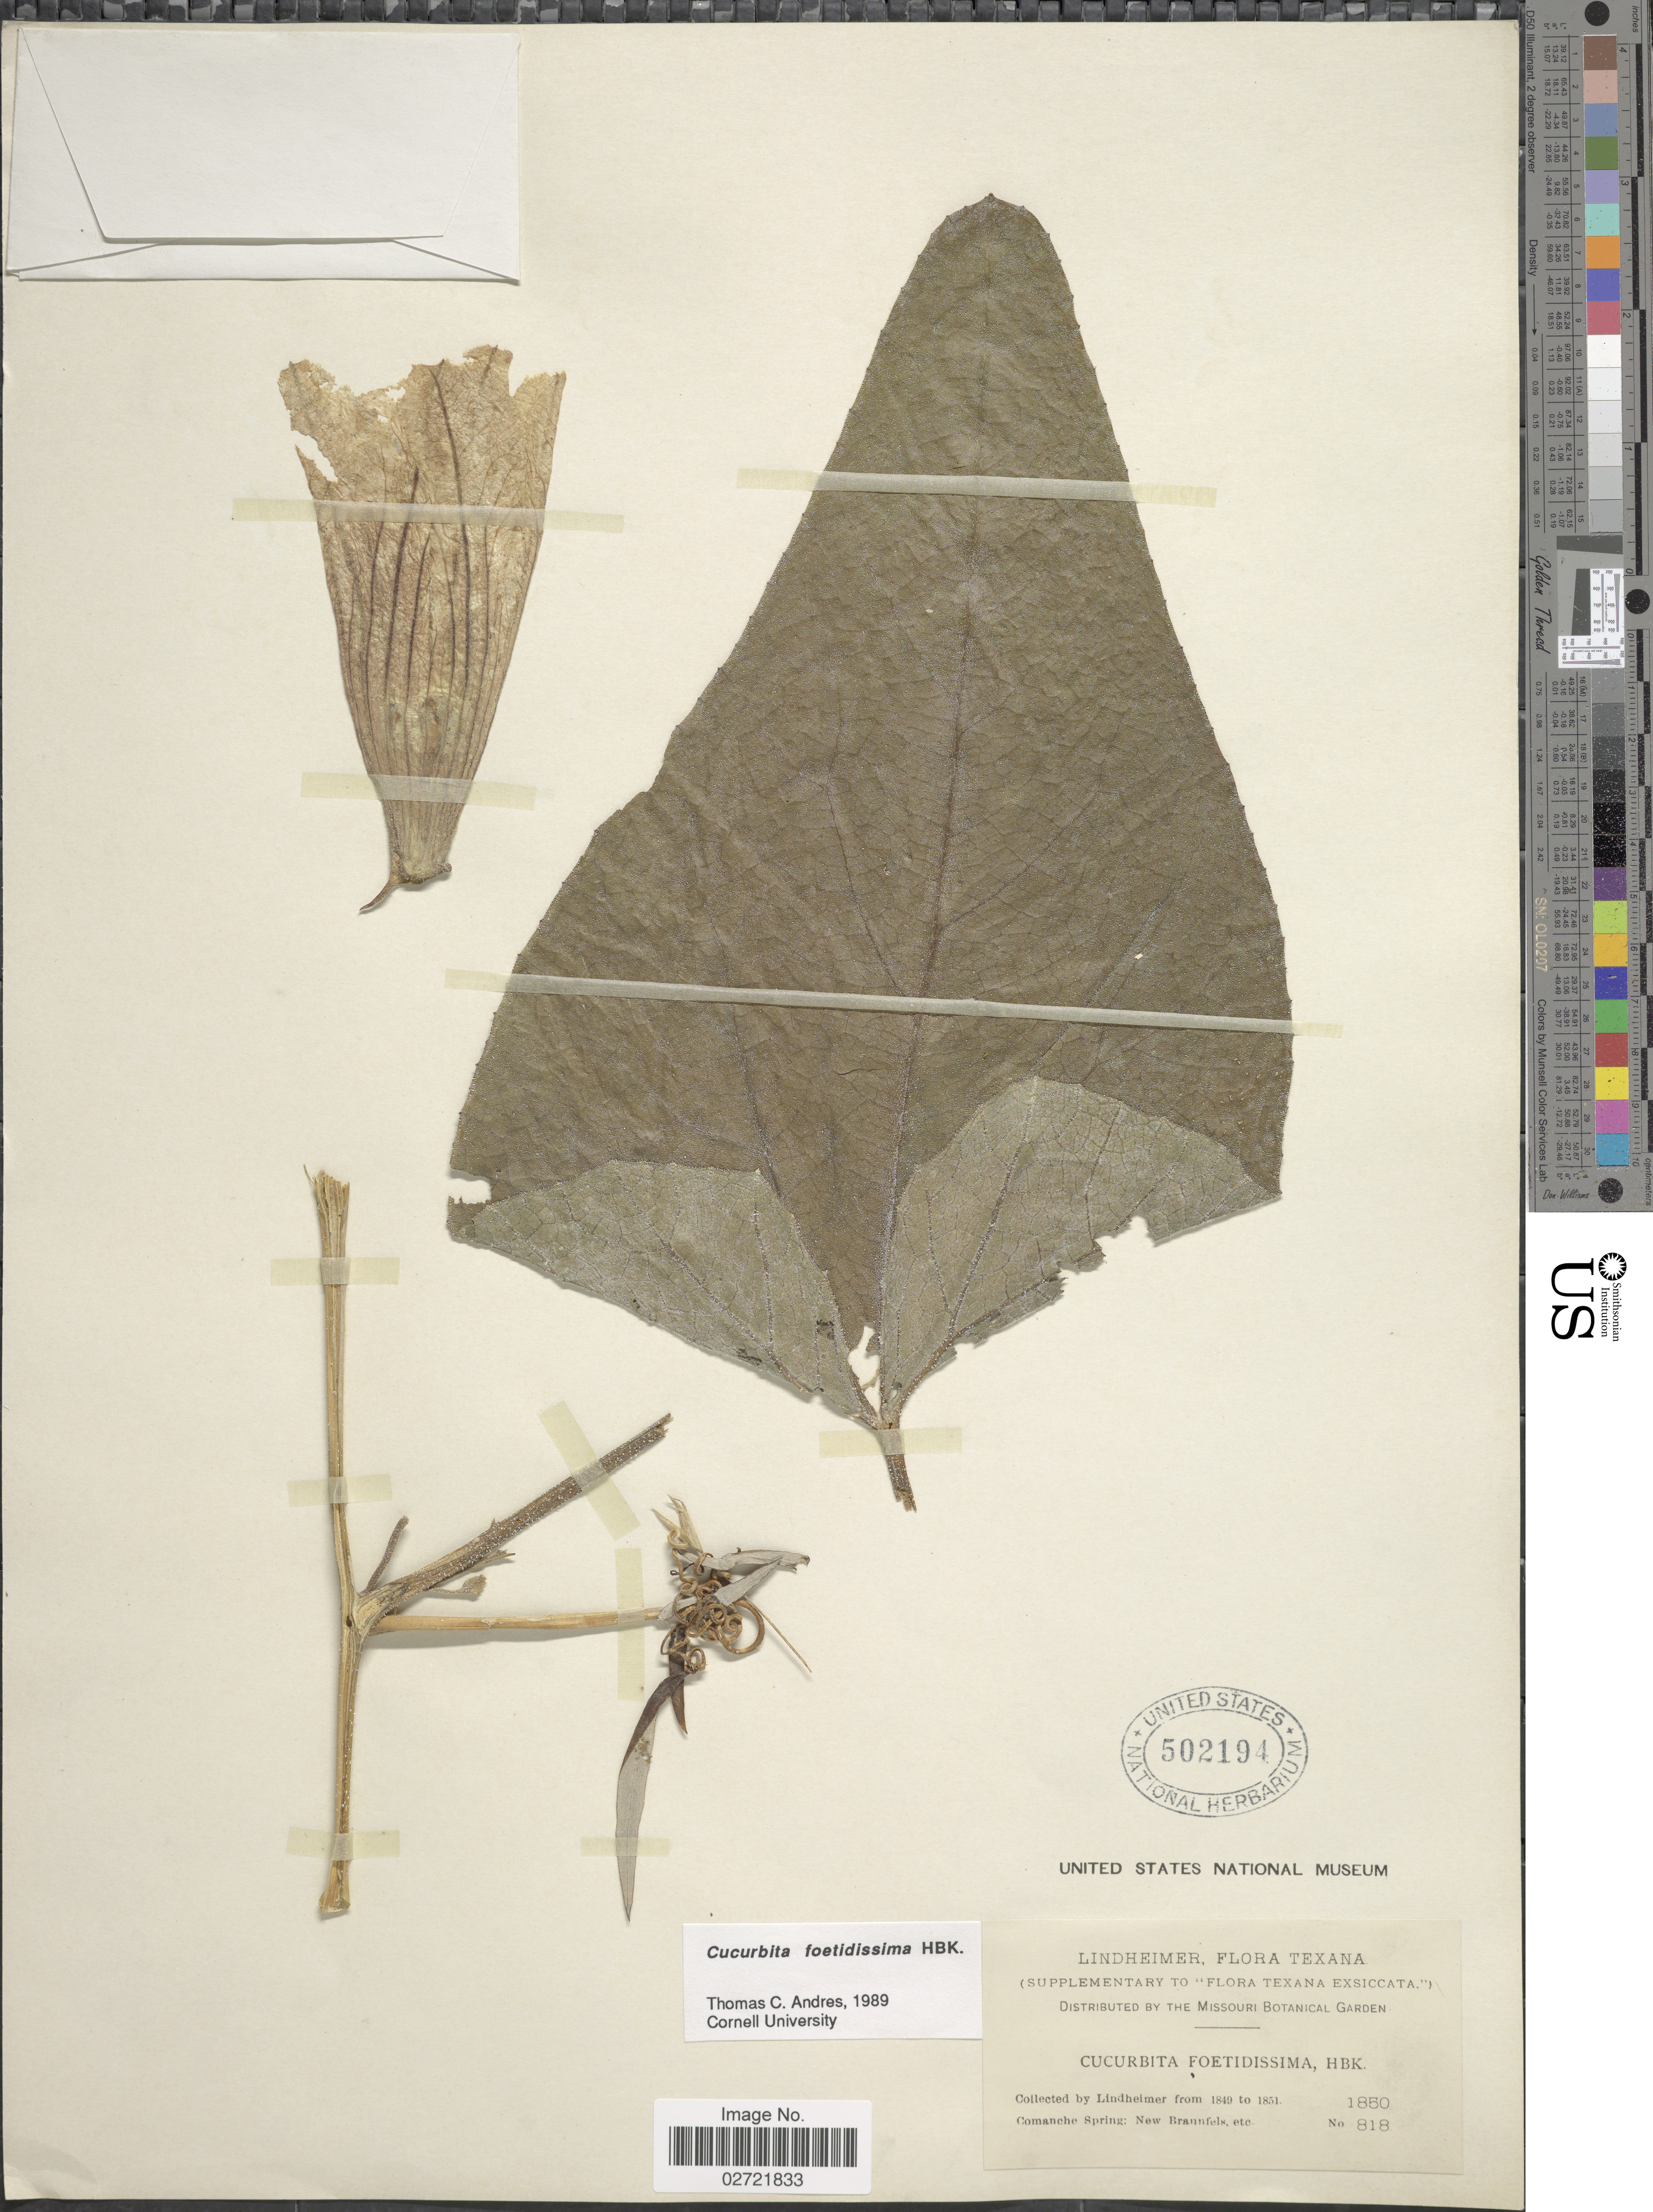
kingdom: Plantae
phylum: Tracheophyta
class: Magnoliopsida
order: Cucurbitales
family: Cucurbitaceae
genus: Cucurbita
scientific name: Cucurbita foetidissima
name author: Kunth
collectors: F. J. Lindheimer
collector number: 818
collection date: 1850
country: United States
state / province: Texas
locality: Comanche Spring: New Braunfels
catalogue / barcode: US 502194